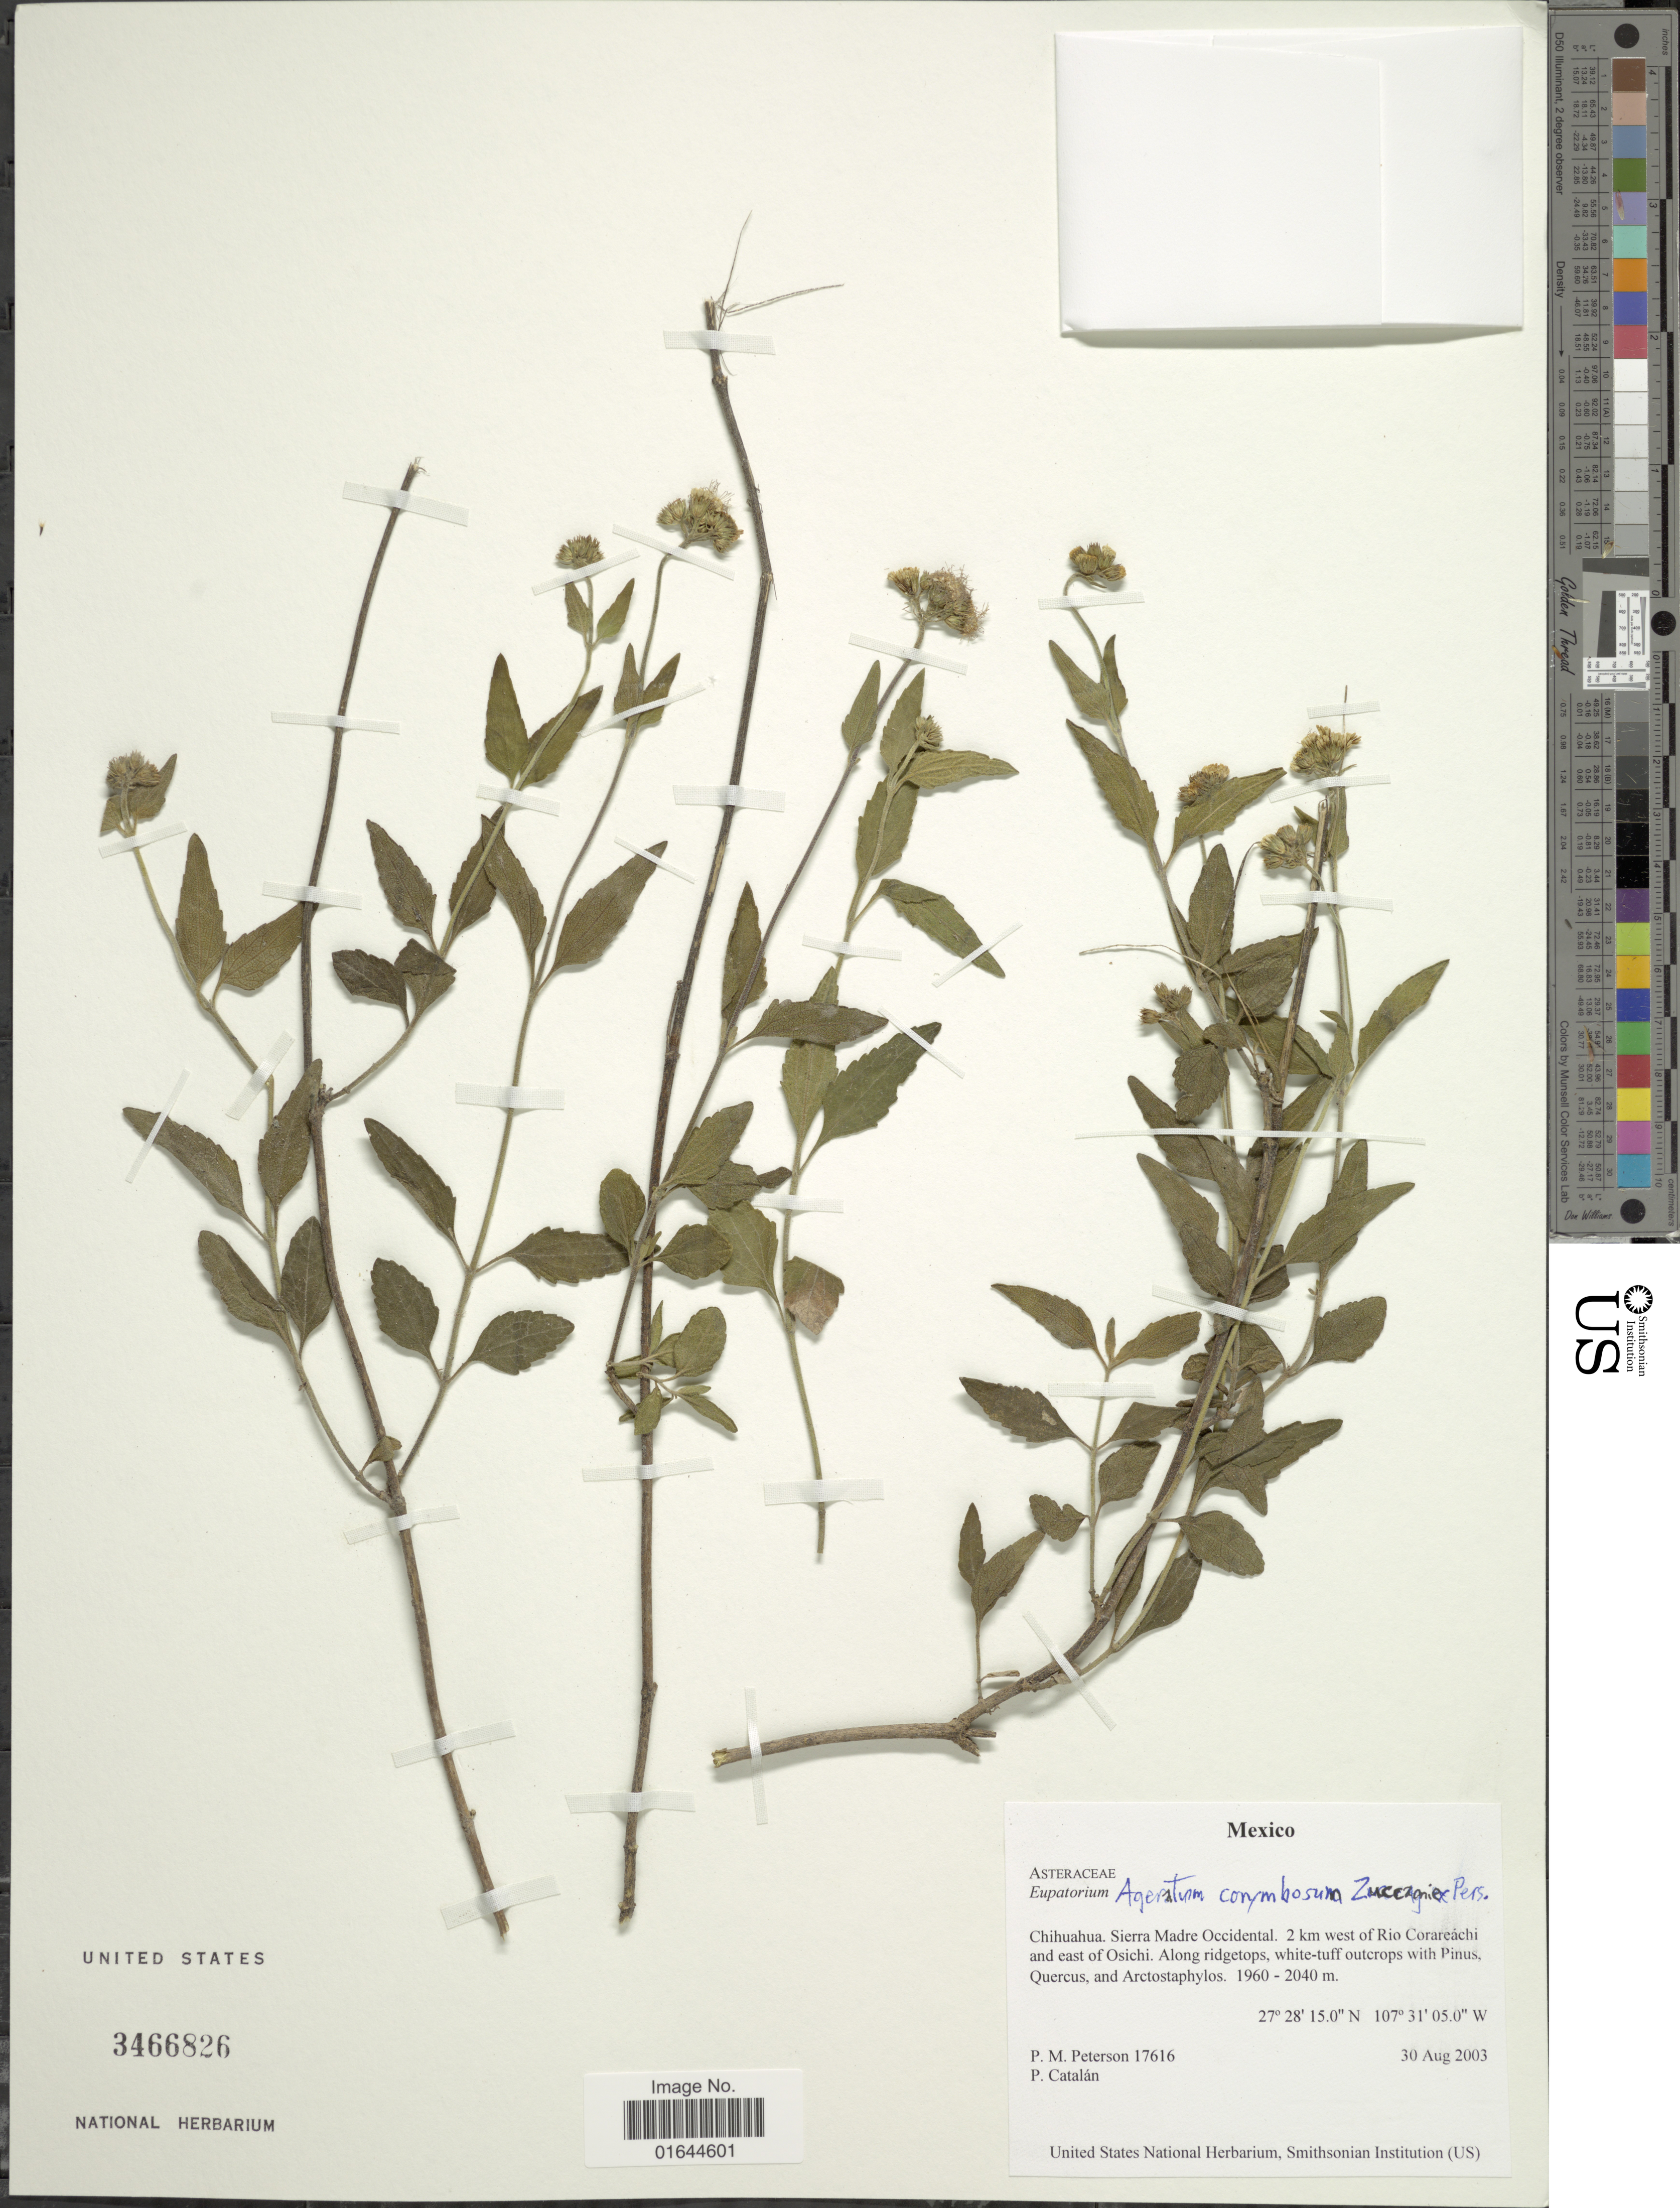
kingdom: Plantae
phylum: Tracheophyta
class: Magnoliopsida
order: Asterales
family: Asteraceae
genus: Ageratum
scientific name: Ageratum corymbosum f. corymbosum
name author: Zuccagni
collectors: P. M. Peterson & P. Catalán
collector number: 17616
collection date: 2003-08-30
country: Mexico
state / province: Chihuahua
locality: Mexico. Chihuahua Sierra Madre Occidental, 2 km west of Rio Corareachi, and east of Osichi.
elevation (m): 1960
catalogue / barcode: US 3466826